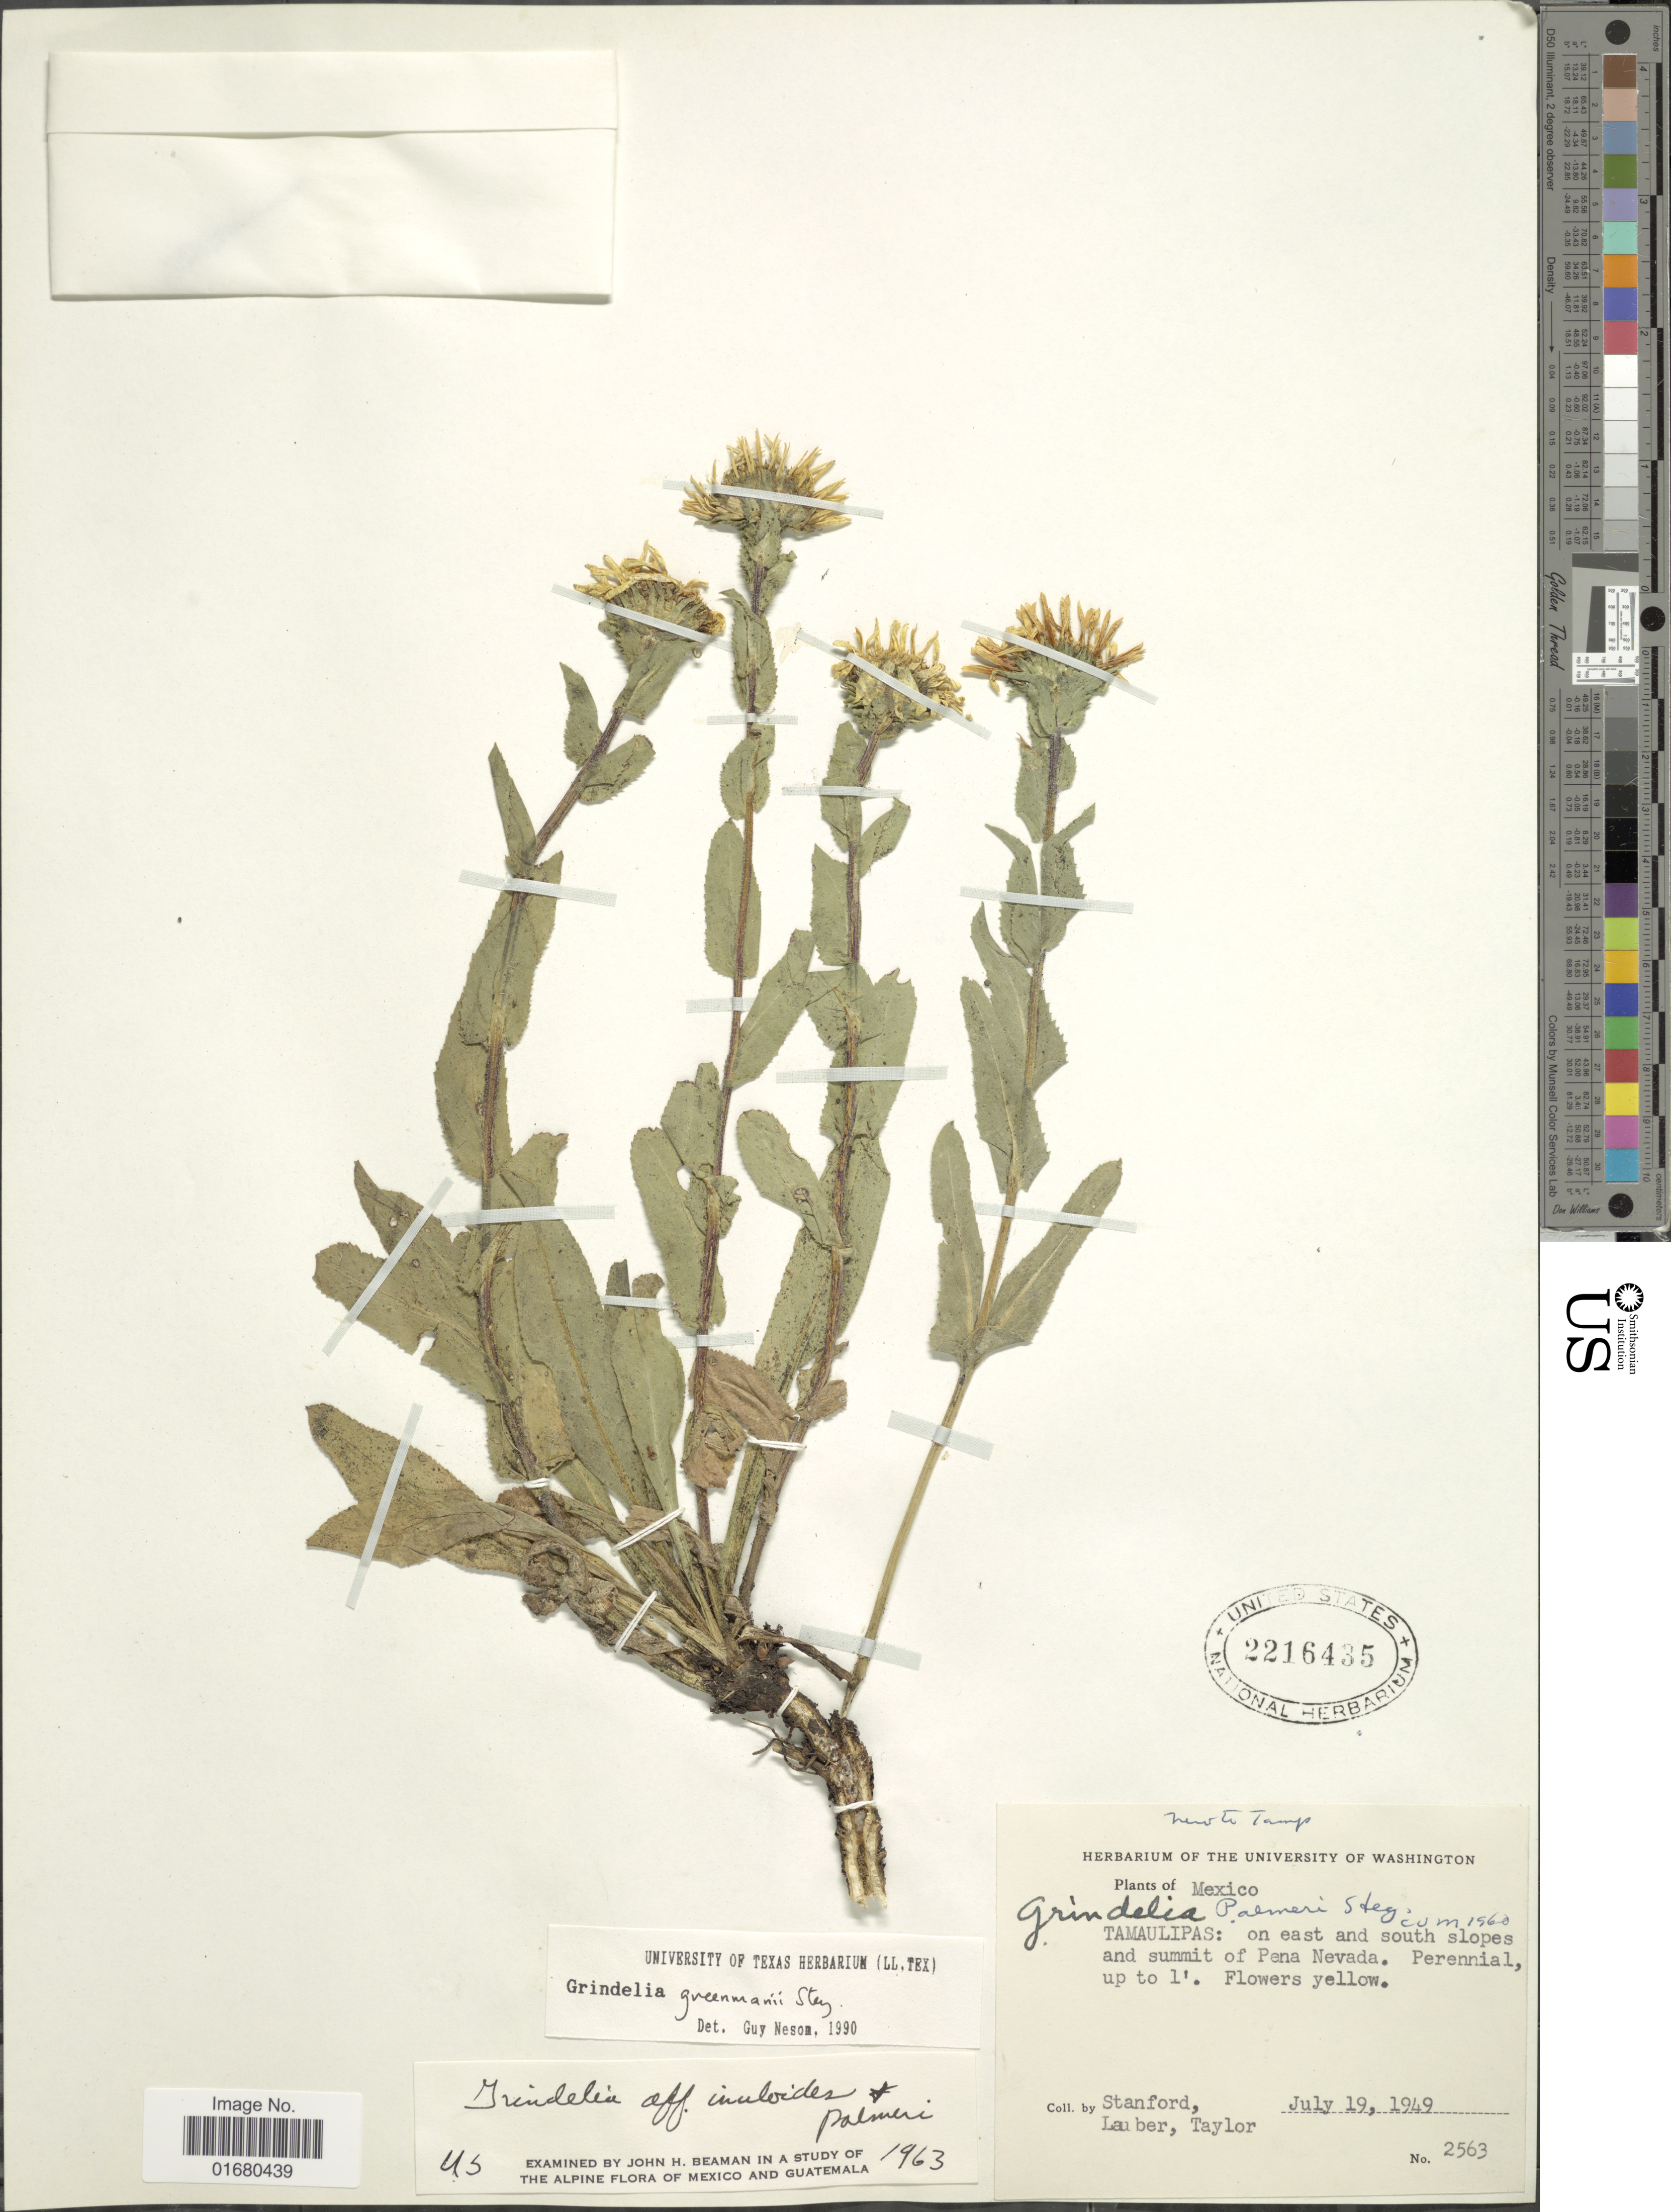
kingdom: Plantae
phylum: Tracheophyta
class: Magnoliopsida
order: Asterales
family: Asteraceae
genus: Grindelia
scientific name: Grindelia greenmanii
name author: Steyerm.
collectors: -. Stanford, Lauber, -- & -- Taylor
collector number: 2563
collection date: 1949-07-19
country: Mexico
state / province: Tamaulipas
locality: On east and south slopes and summit of Pena Nevada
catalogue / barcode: US 2216435